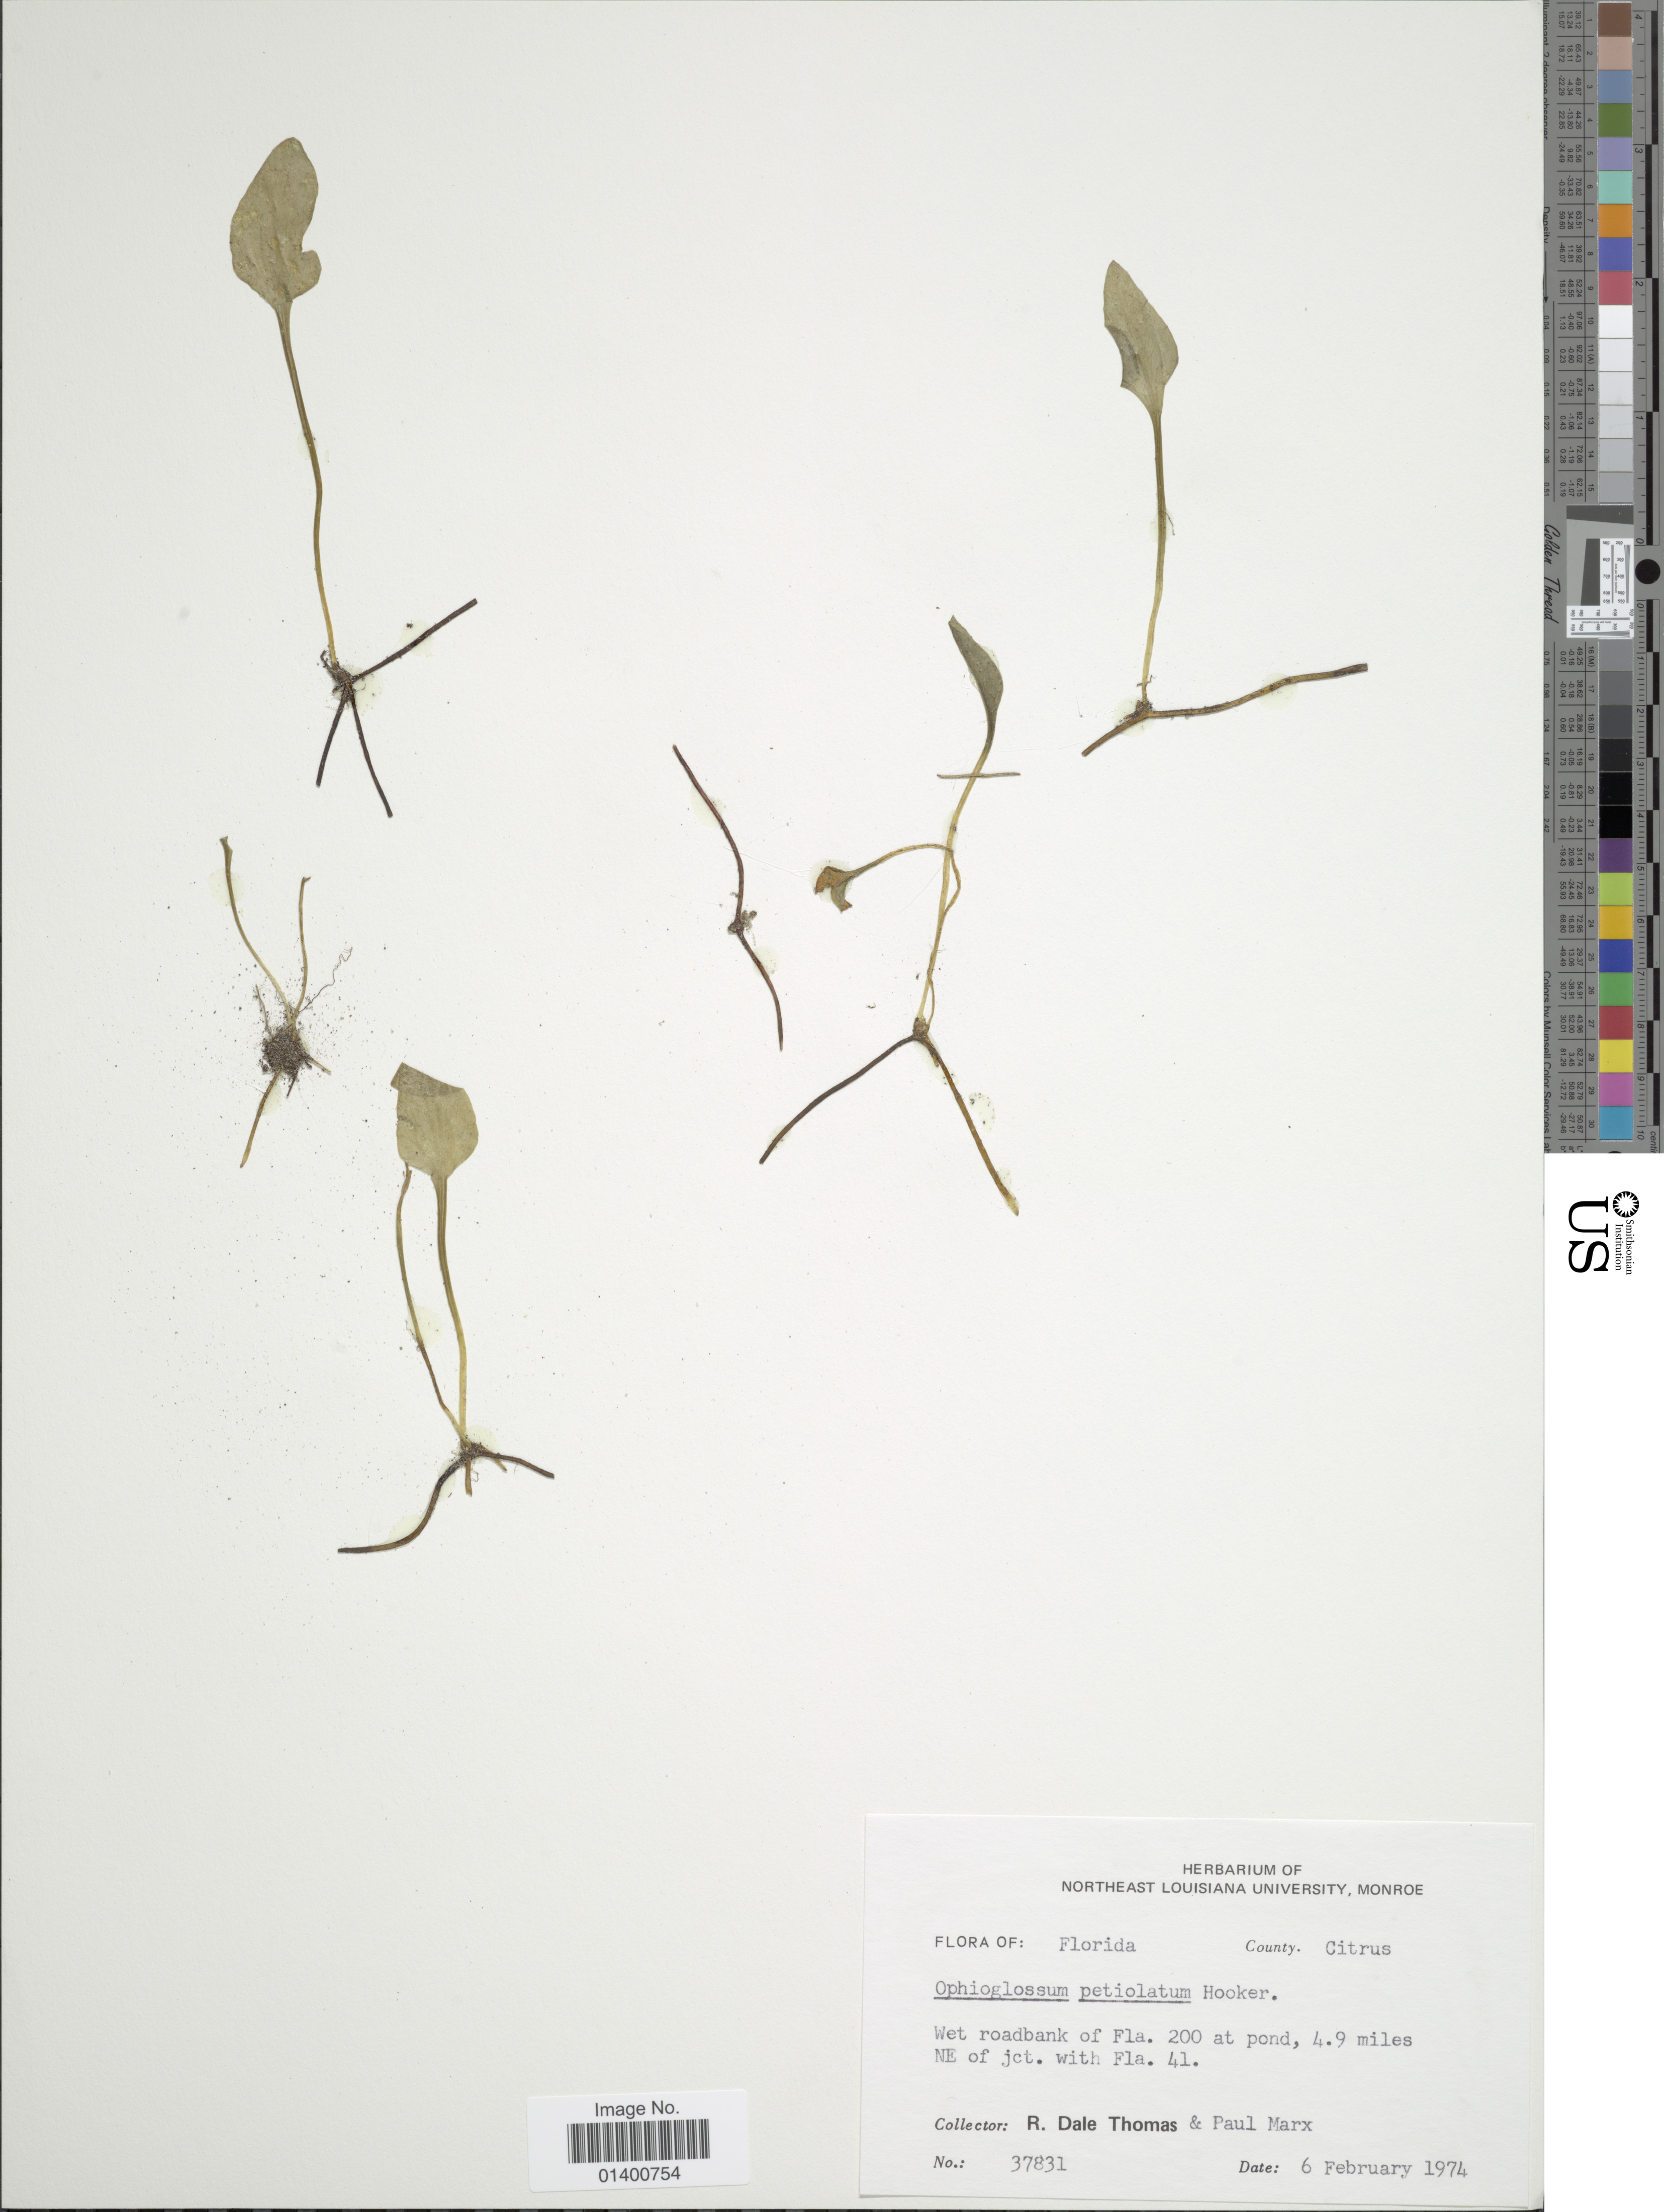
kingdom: Plantae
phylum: Tracheophyta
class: Polypodiopsida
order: Ophioglossales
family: Ophioglossaceae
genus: Ophioglossum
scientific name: Ophioglossum petiolatum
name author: Hook.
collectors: R. Thomas & P. Marx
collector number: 37831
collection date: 1974-02-06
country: United States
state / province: Florida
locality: County Citrus, wet roadbank of Fla. 200 at pond, 4.9 miles NE of jct. with Fla. 41